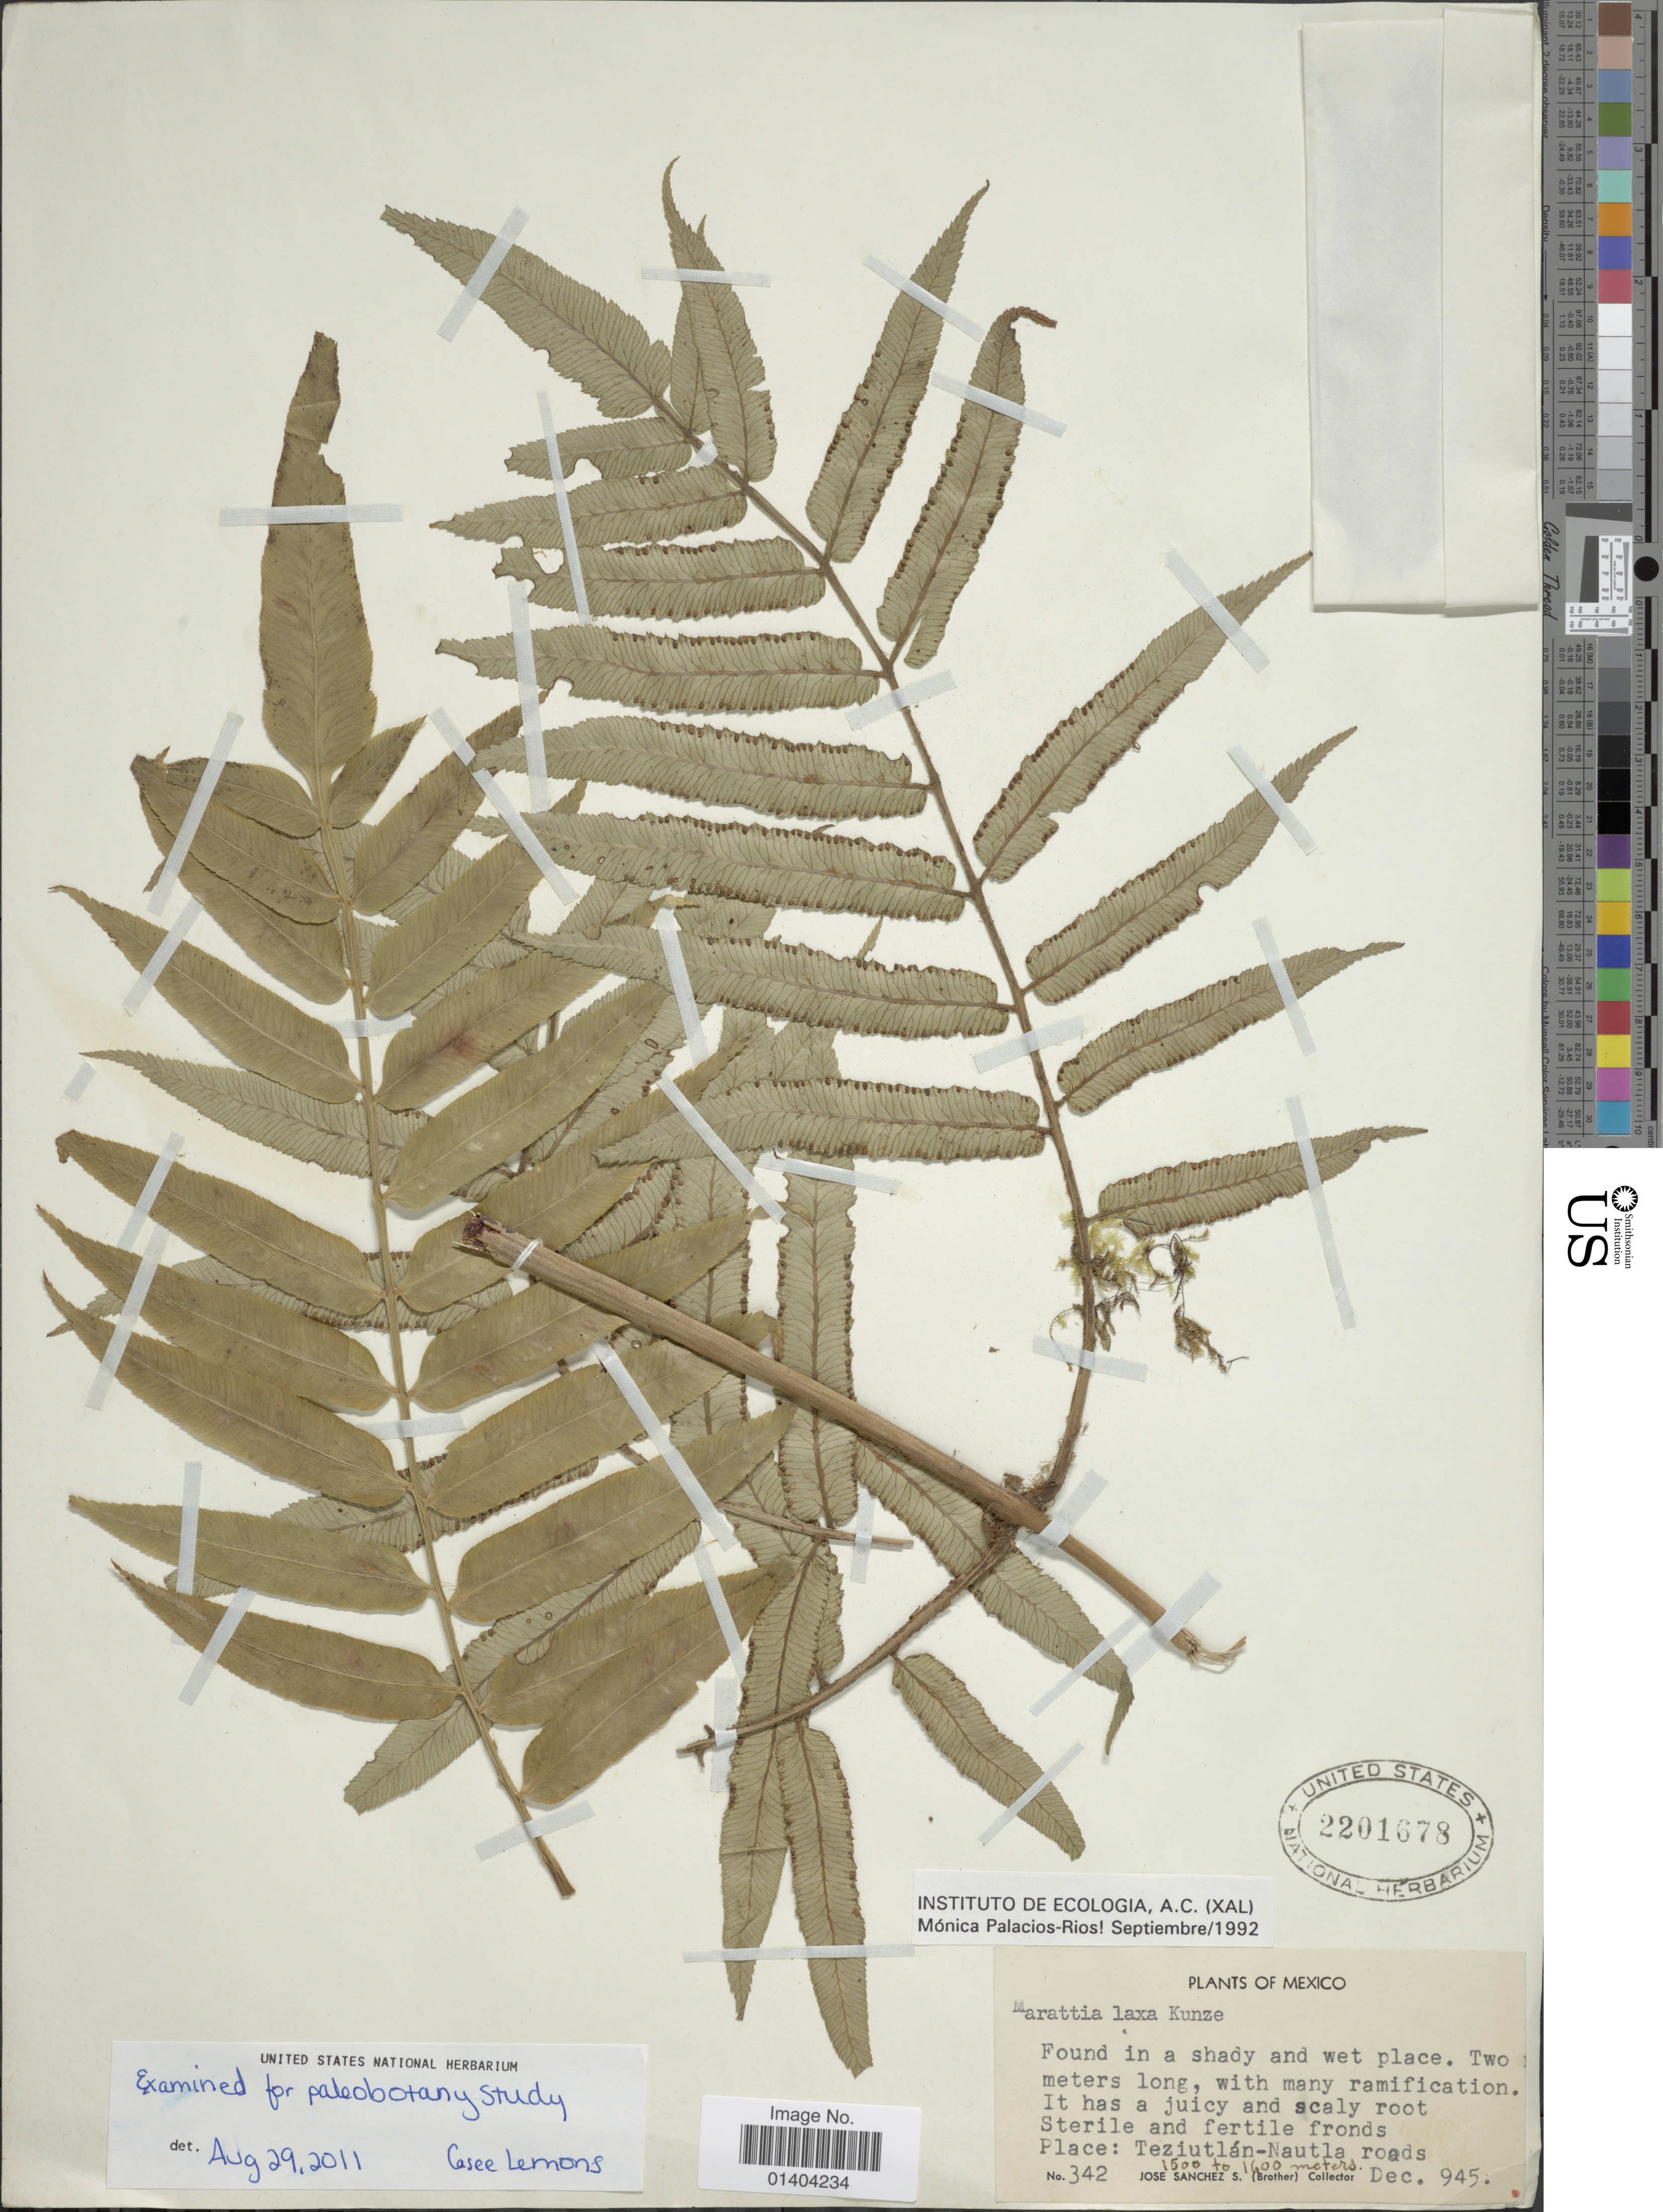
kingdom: Plantae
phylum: Tracheophyta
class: Polypodiopsida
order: Marattiales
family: Marattiaceae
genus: Marattia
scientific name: Marattia laxa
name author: Kunze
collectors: J. Sanchez S.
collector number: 342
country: Mexico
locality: Teziutlan-Nautla roads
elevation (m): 1500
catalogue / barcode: US 2201678